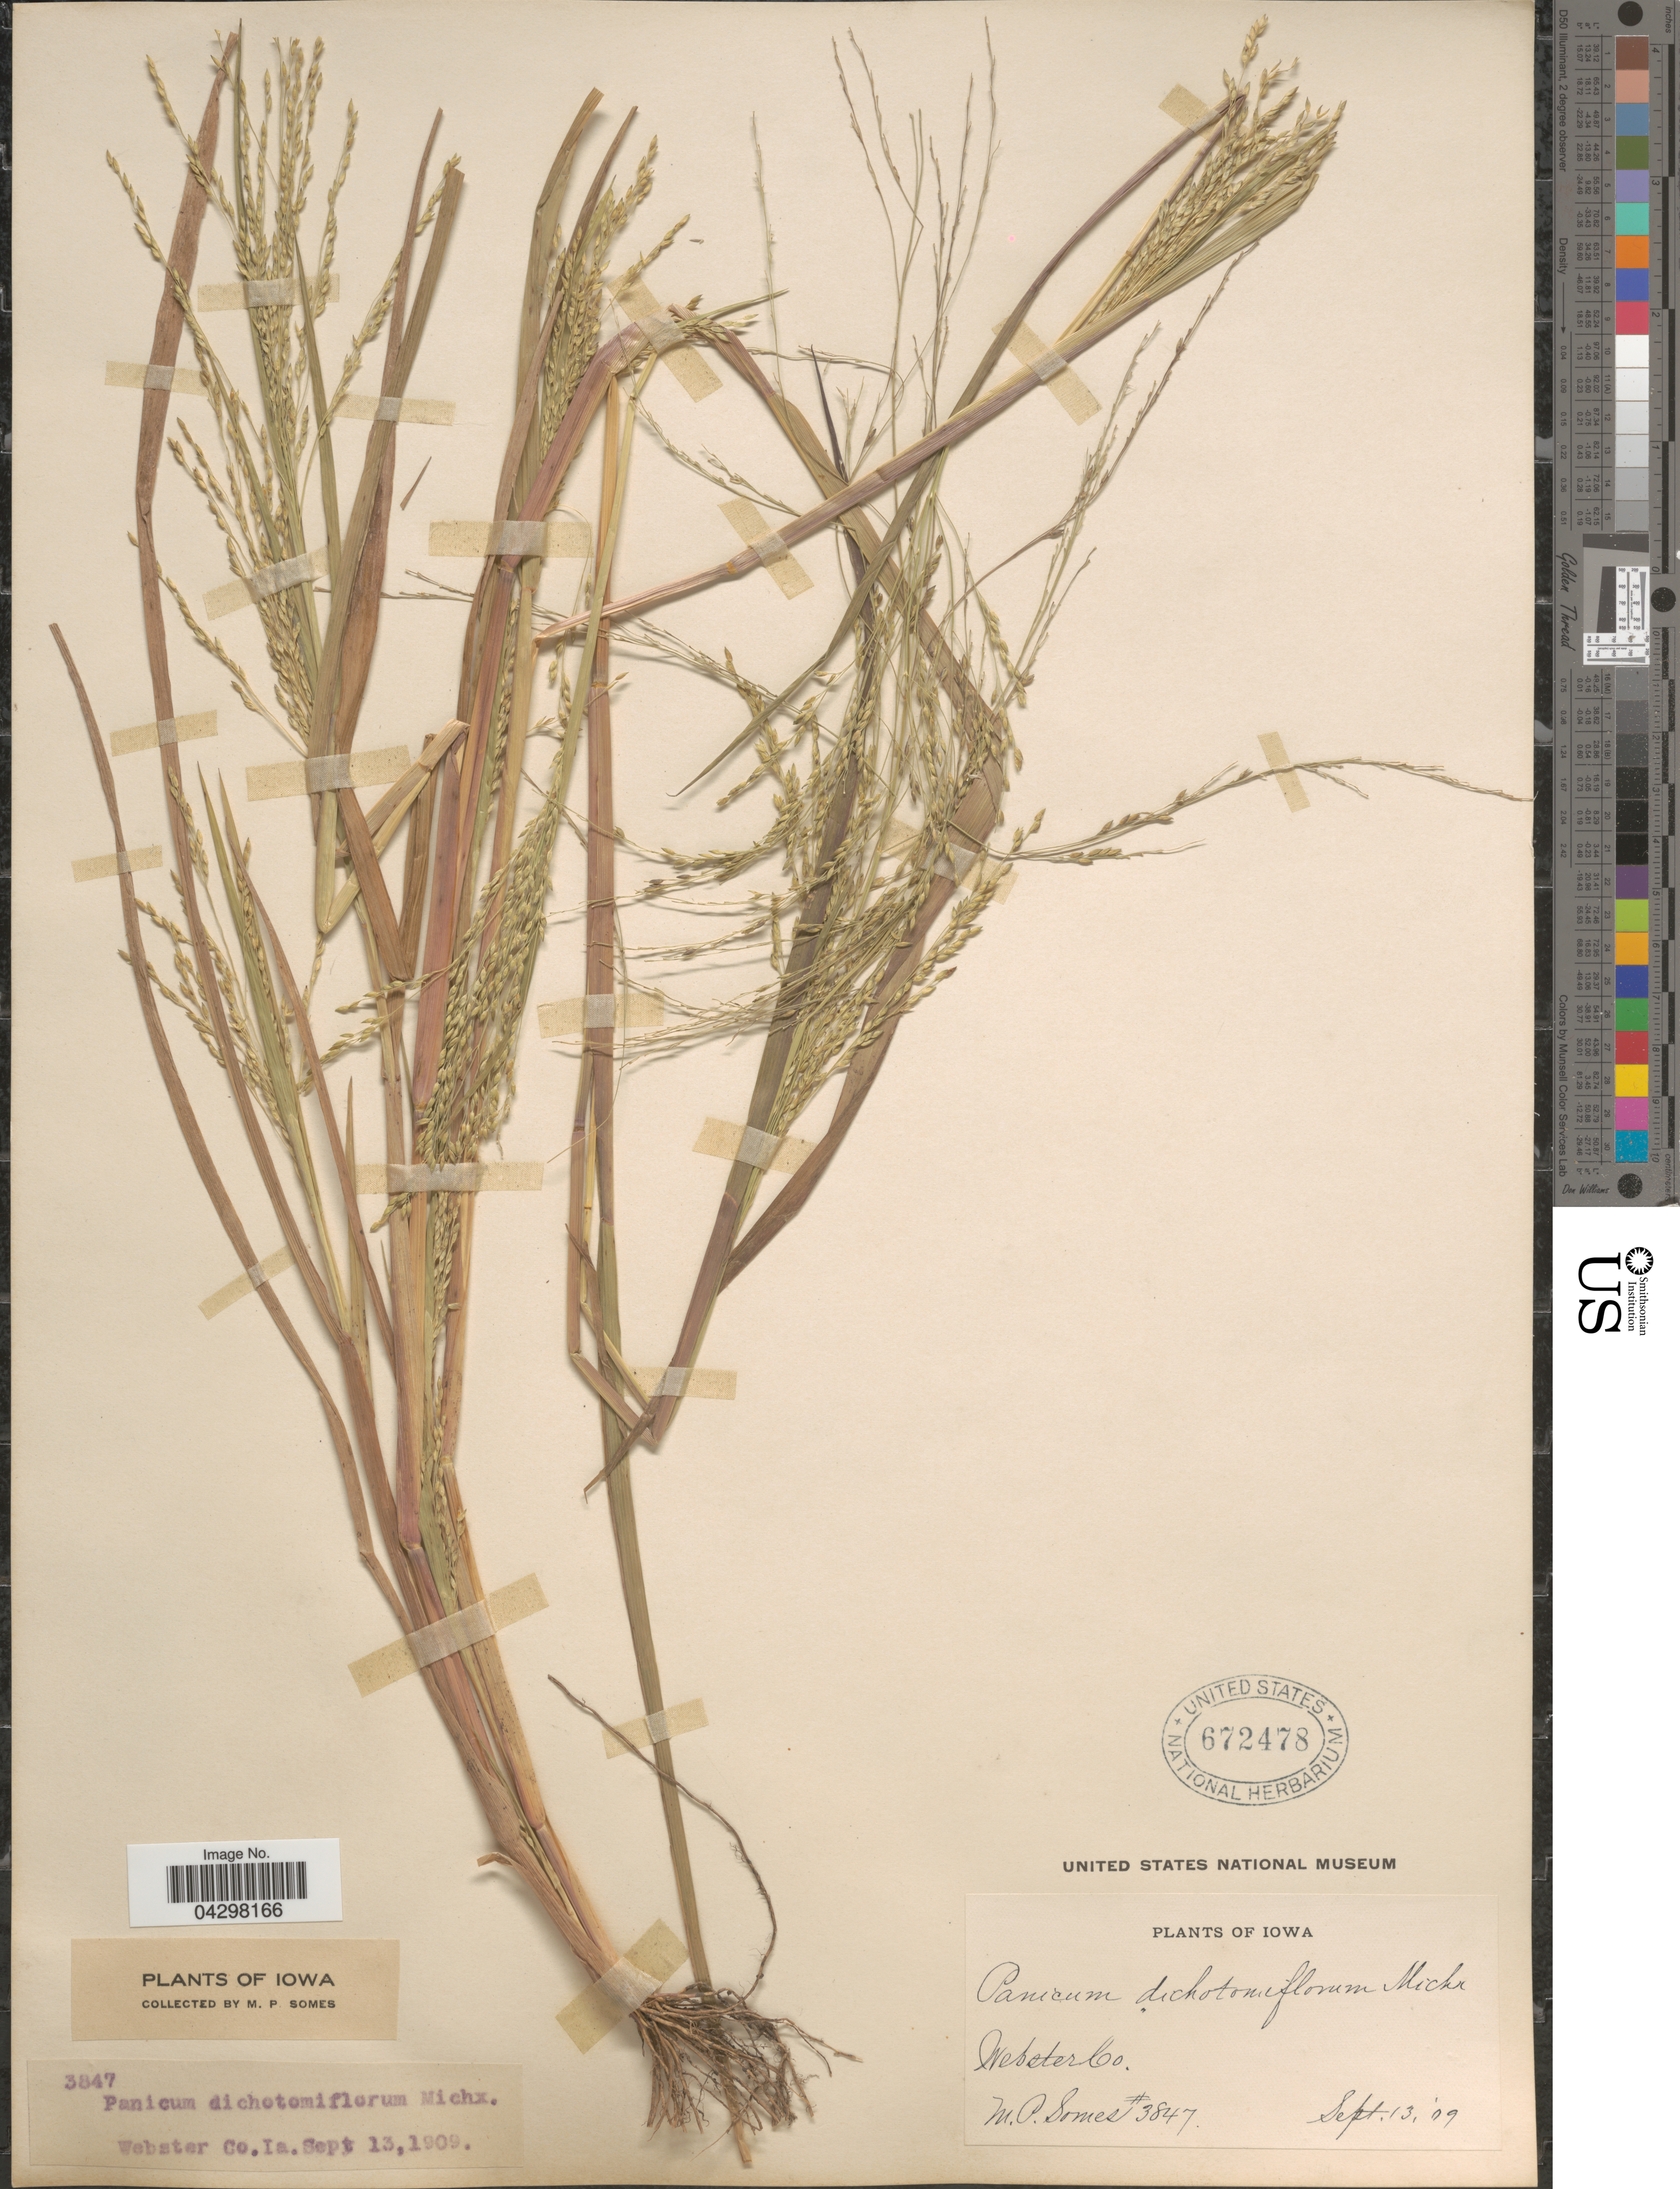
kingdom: Plantae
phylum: Tracheophyta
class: Liliopsida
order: Poales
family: Poaceae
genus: Panicum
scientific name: Panicum dichotomiflorum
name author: Michx.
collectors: M. Somes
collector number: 3847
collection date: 1909-09-13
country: United States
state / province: Iowa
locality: Webster Co.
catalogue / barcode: US 672478